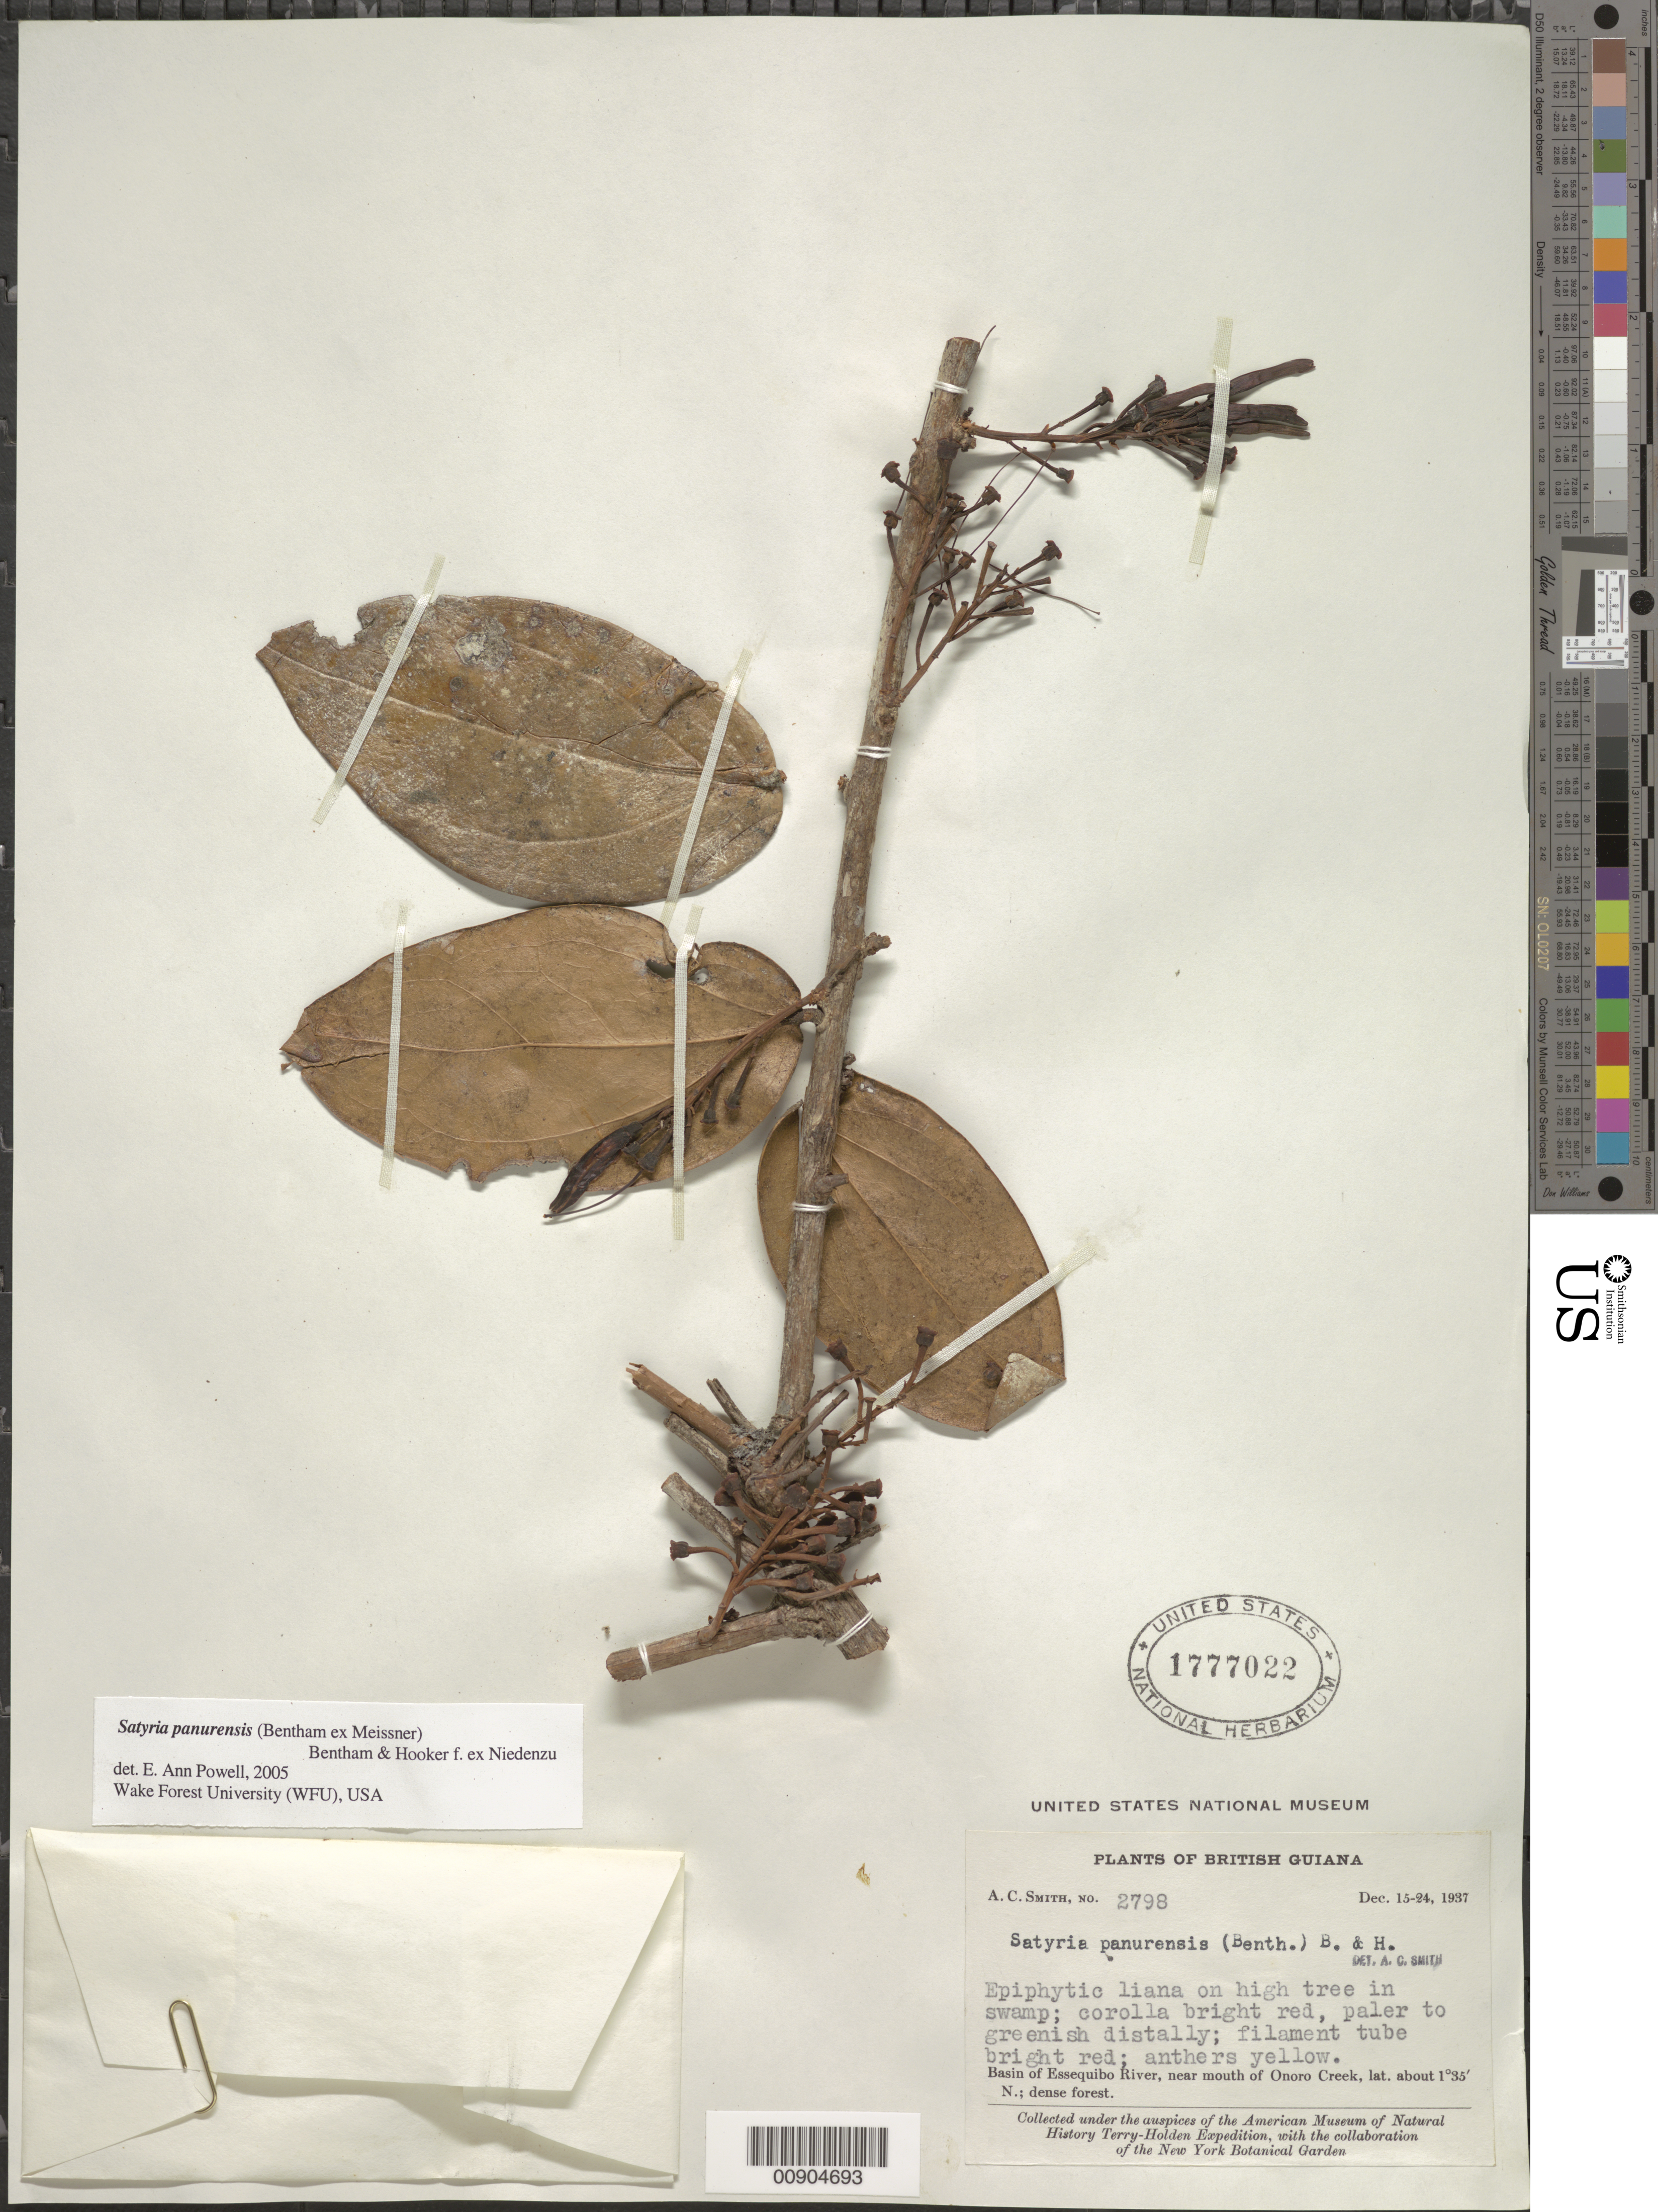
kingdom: Plantae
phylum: Tracheophyta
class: Magnoliopsida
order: Ericales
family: Ericaceae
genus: Satyria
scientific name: Satyria panurensis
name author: (Benth. ex Meisn.) Benth. & Hook. f. ex Nied.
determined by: Powell, E. A.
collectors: A. C. Smith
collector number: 2798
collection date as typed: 15-Dec-37 to 24-Dec-37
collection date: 1937-12-15/1937-12-24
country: Guyana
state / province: U. Takutu-U. Essequibo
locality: Onoro Creek (near mouth), Essequibo River basin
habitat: Swamp, on high tree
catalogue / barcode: US 1777022